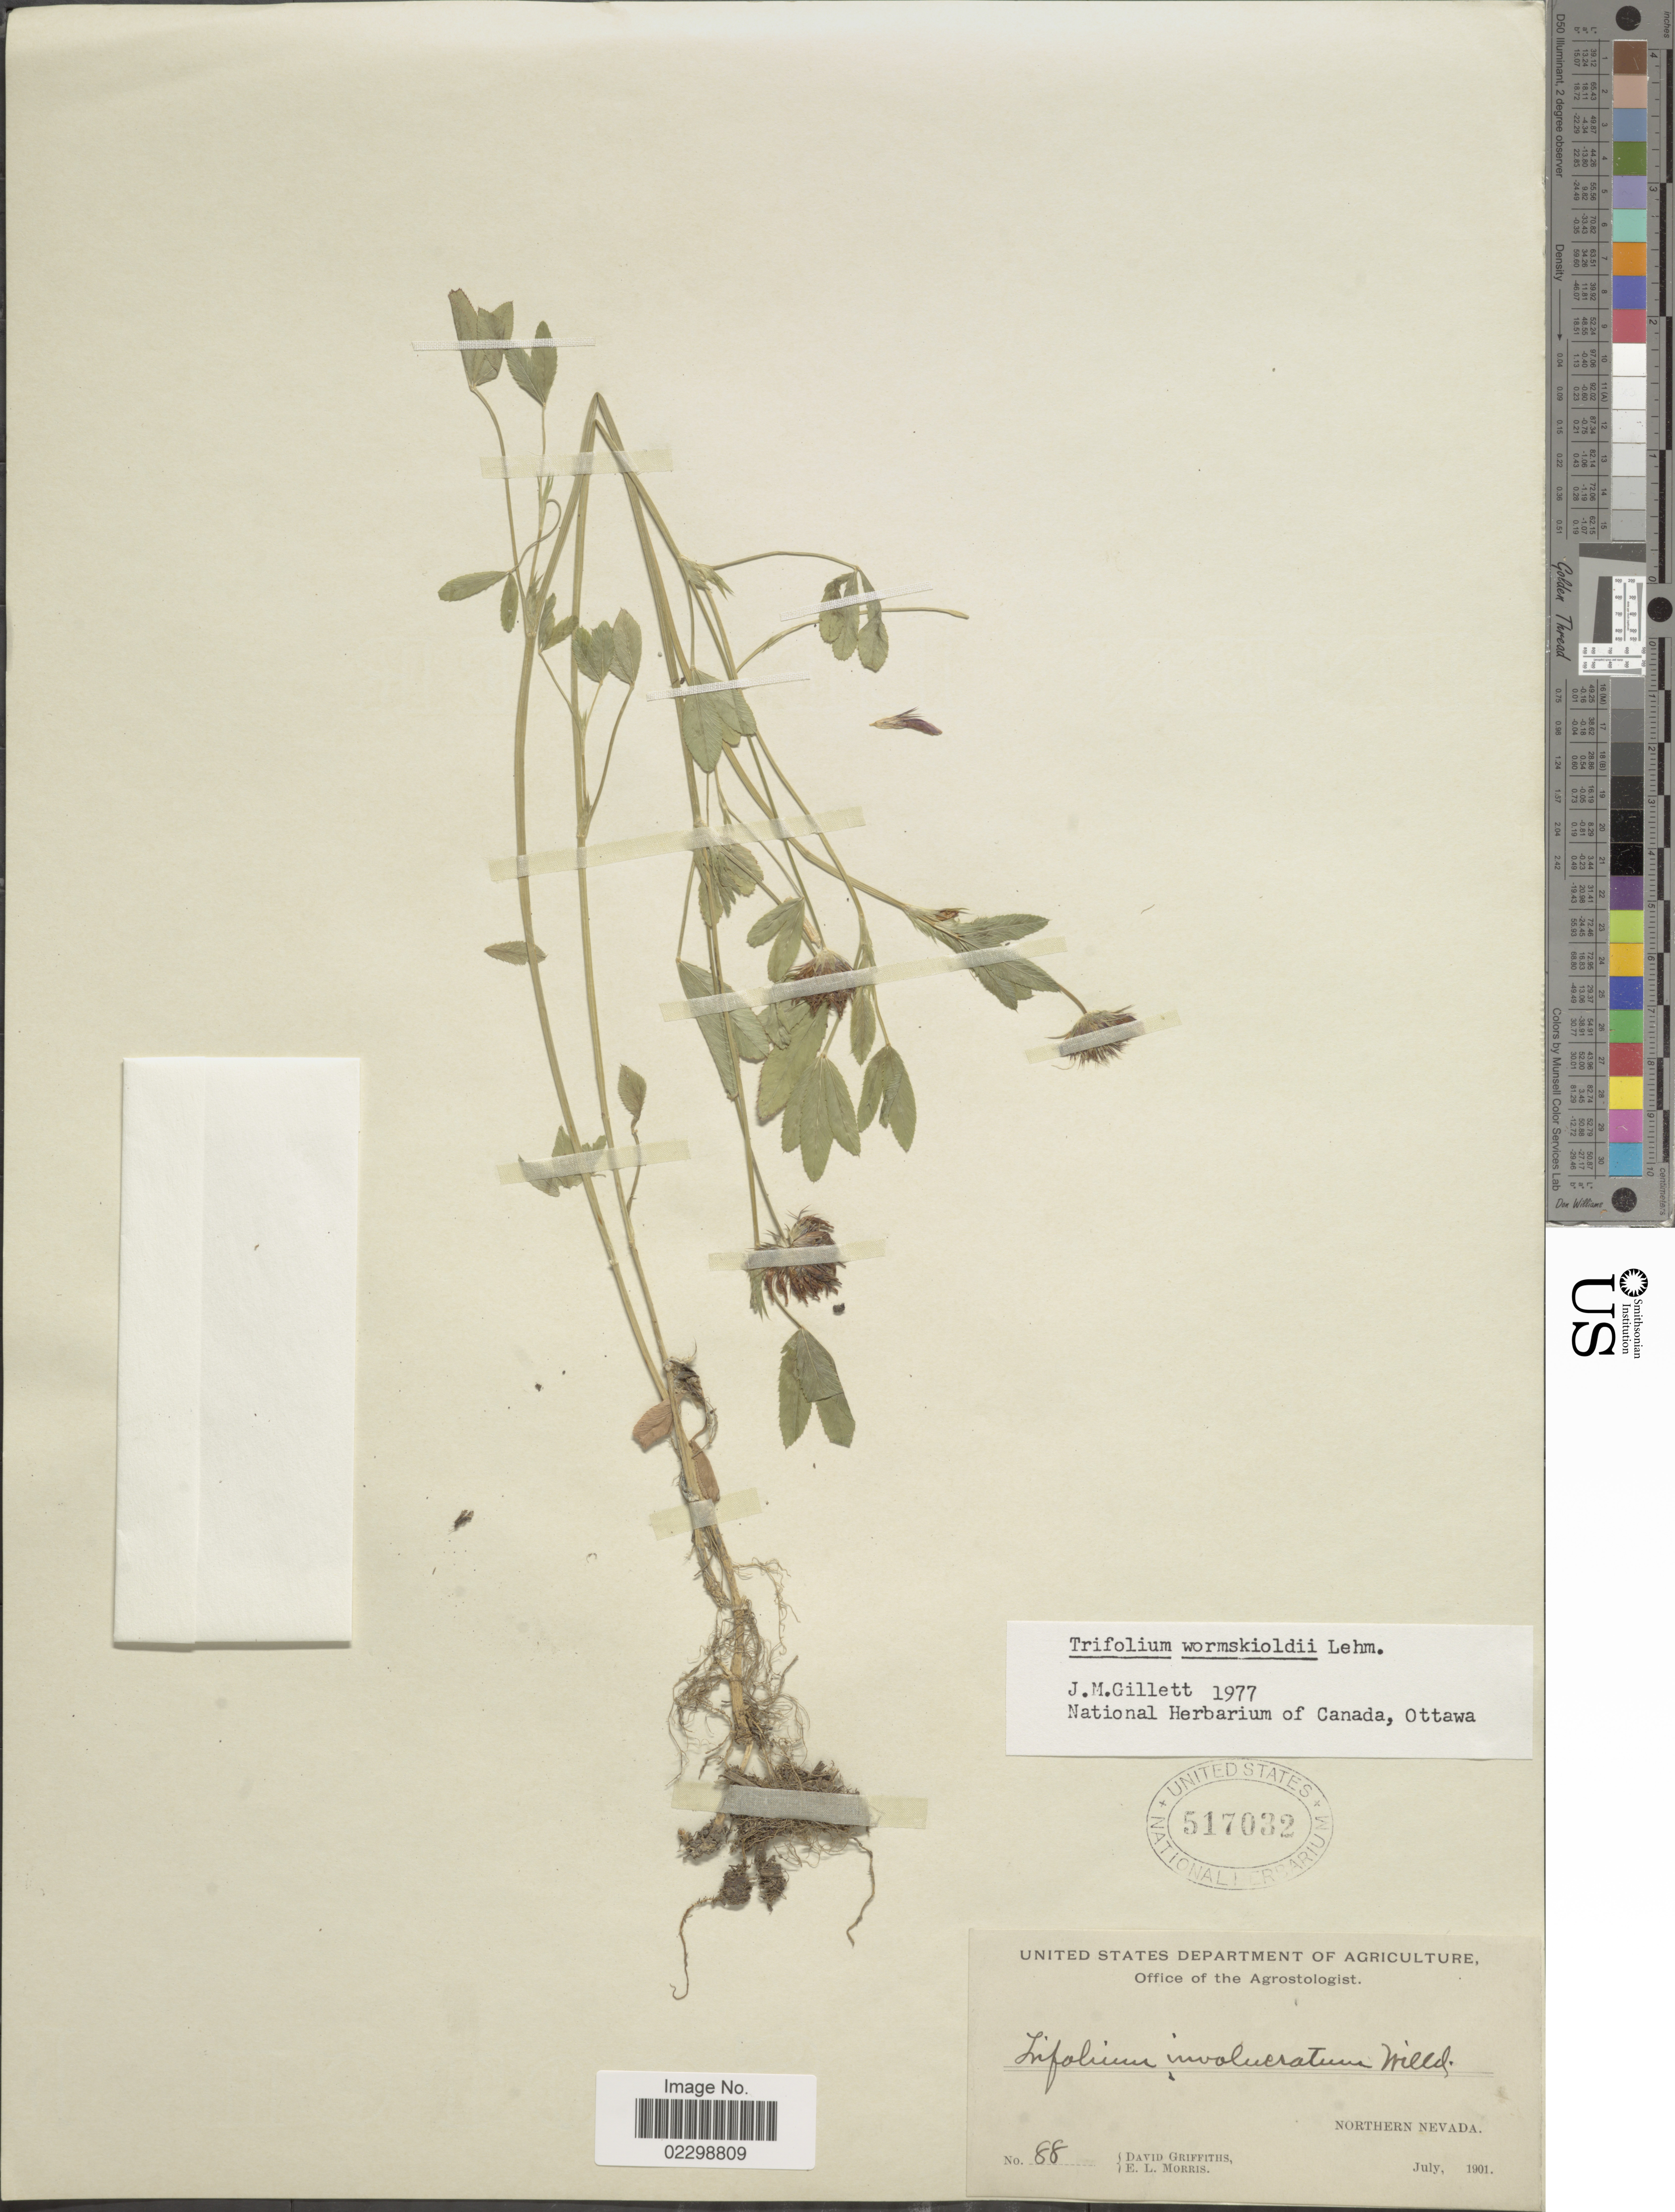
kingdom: Plantae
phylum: Tracheophyta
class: Magnoliopsida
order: Fabales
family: Fabaceae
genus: Trifolium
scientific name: Trifolium wormskioldii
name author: Lehm.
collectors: D. Griffiths & E. Morris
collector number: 88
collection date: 1901-07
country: United States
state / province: Nevada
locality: Northern Nevada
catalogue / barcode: US 517032